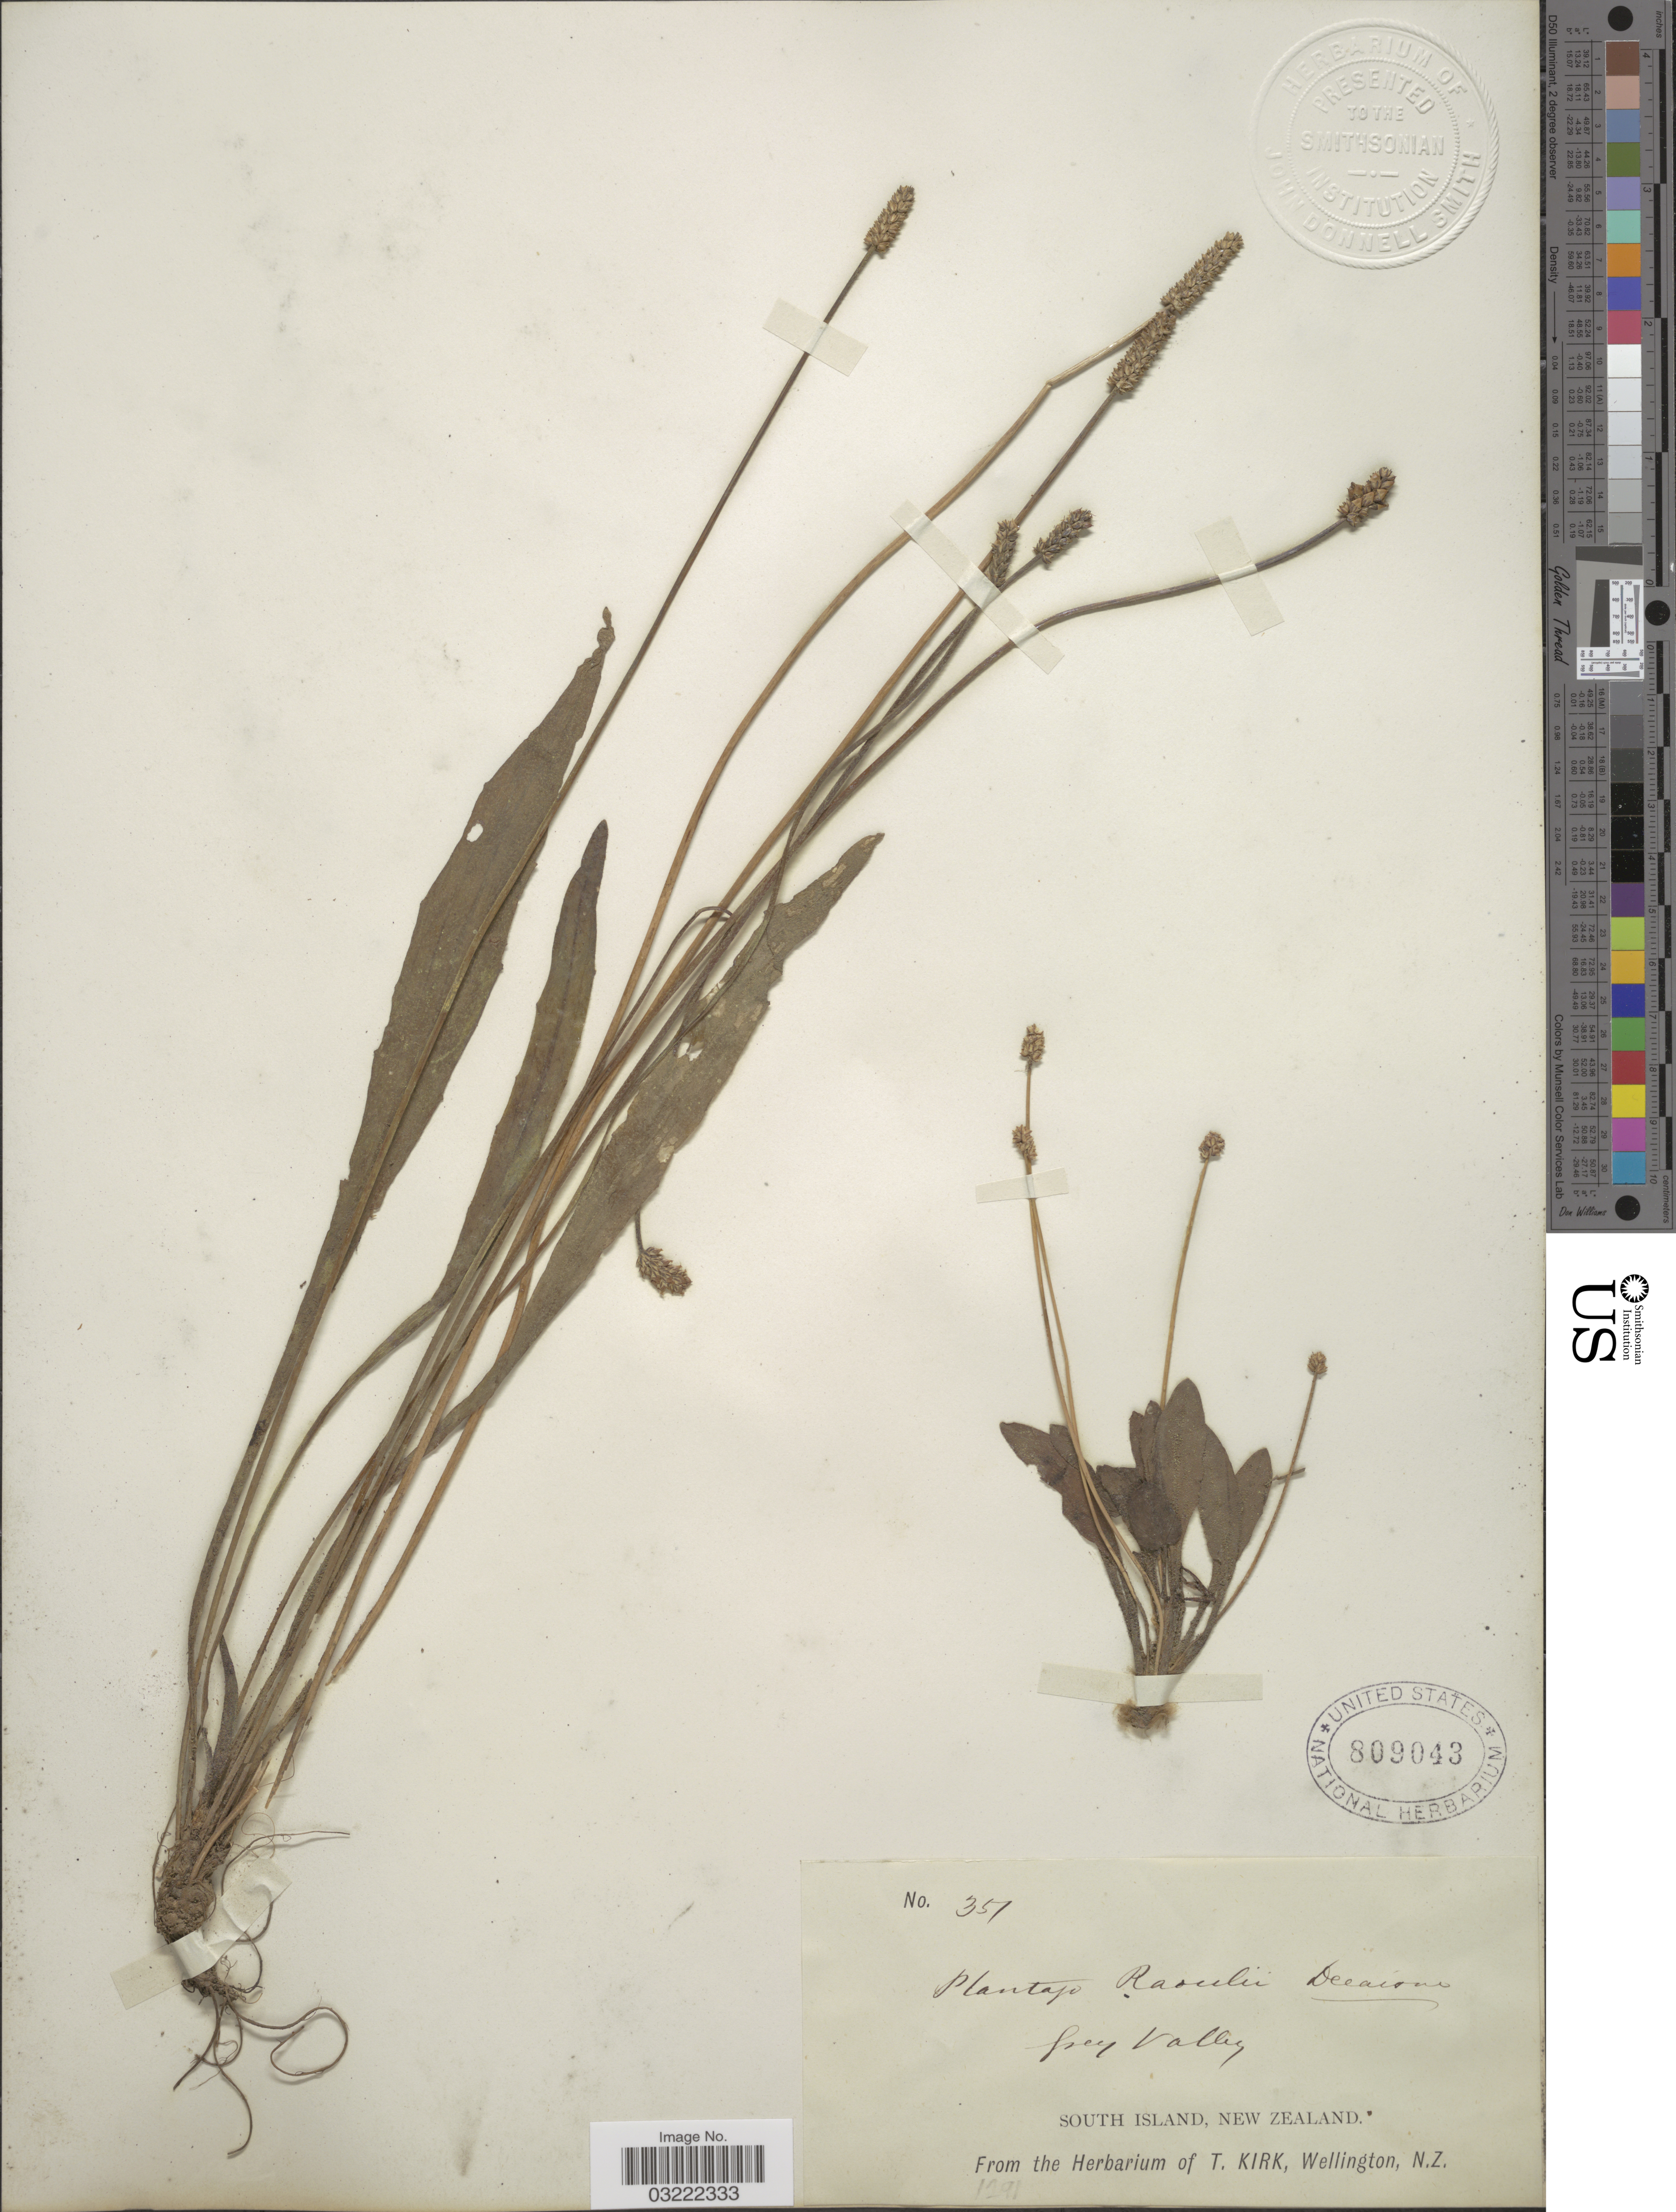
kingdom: Plantae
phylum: Tracheophyta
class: Magnoliopsida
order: Lamiales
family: Plantaginaceae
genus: Plantago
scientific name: Plantago raoulii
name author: Decne.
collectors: ex herb. T. Kirk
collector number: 351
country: New Zealand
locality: Grey Valley, South Island, New Zealand.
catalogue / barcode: US 809043